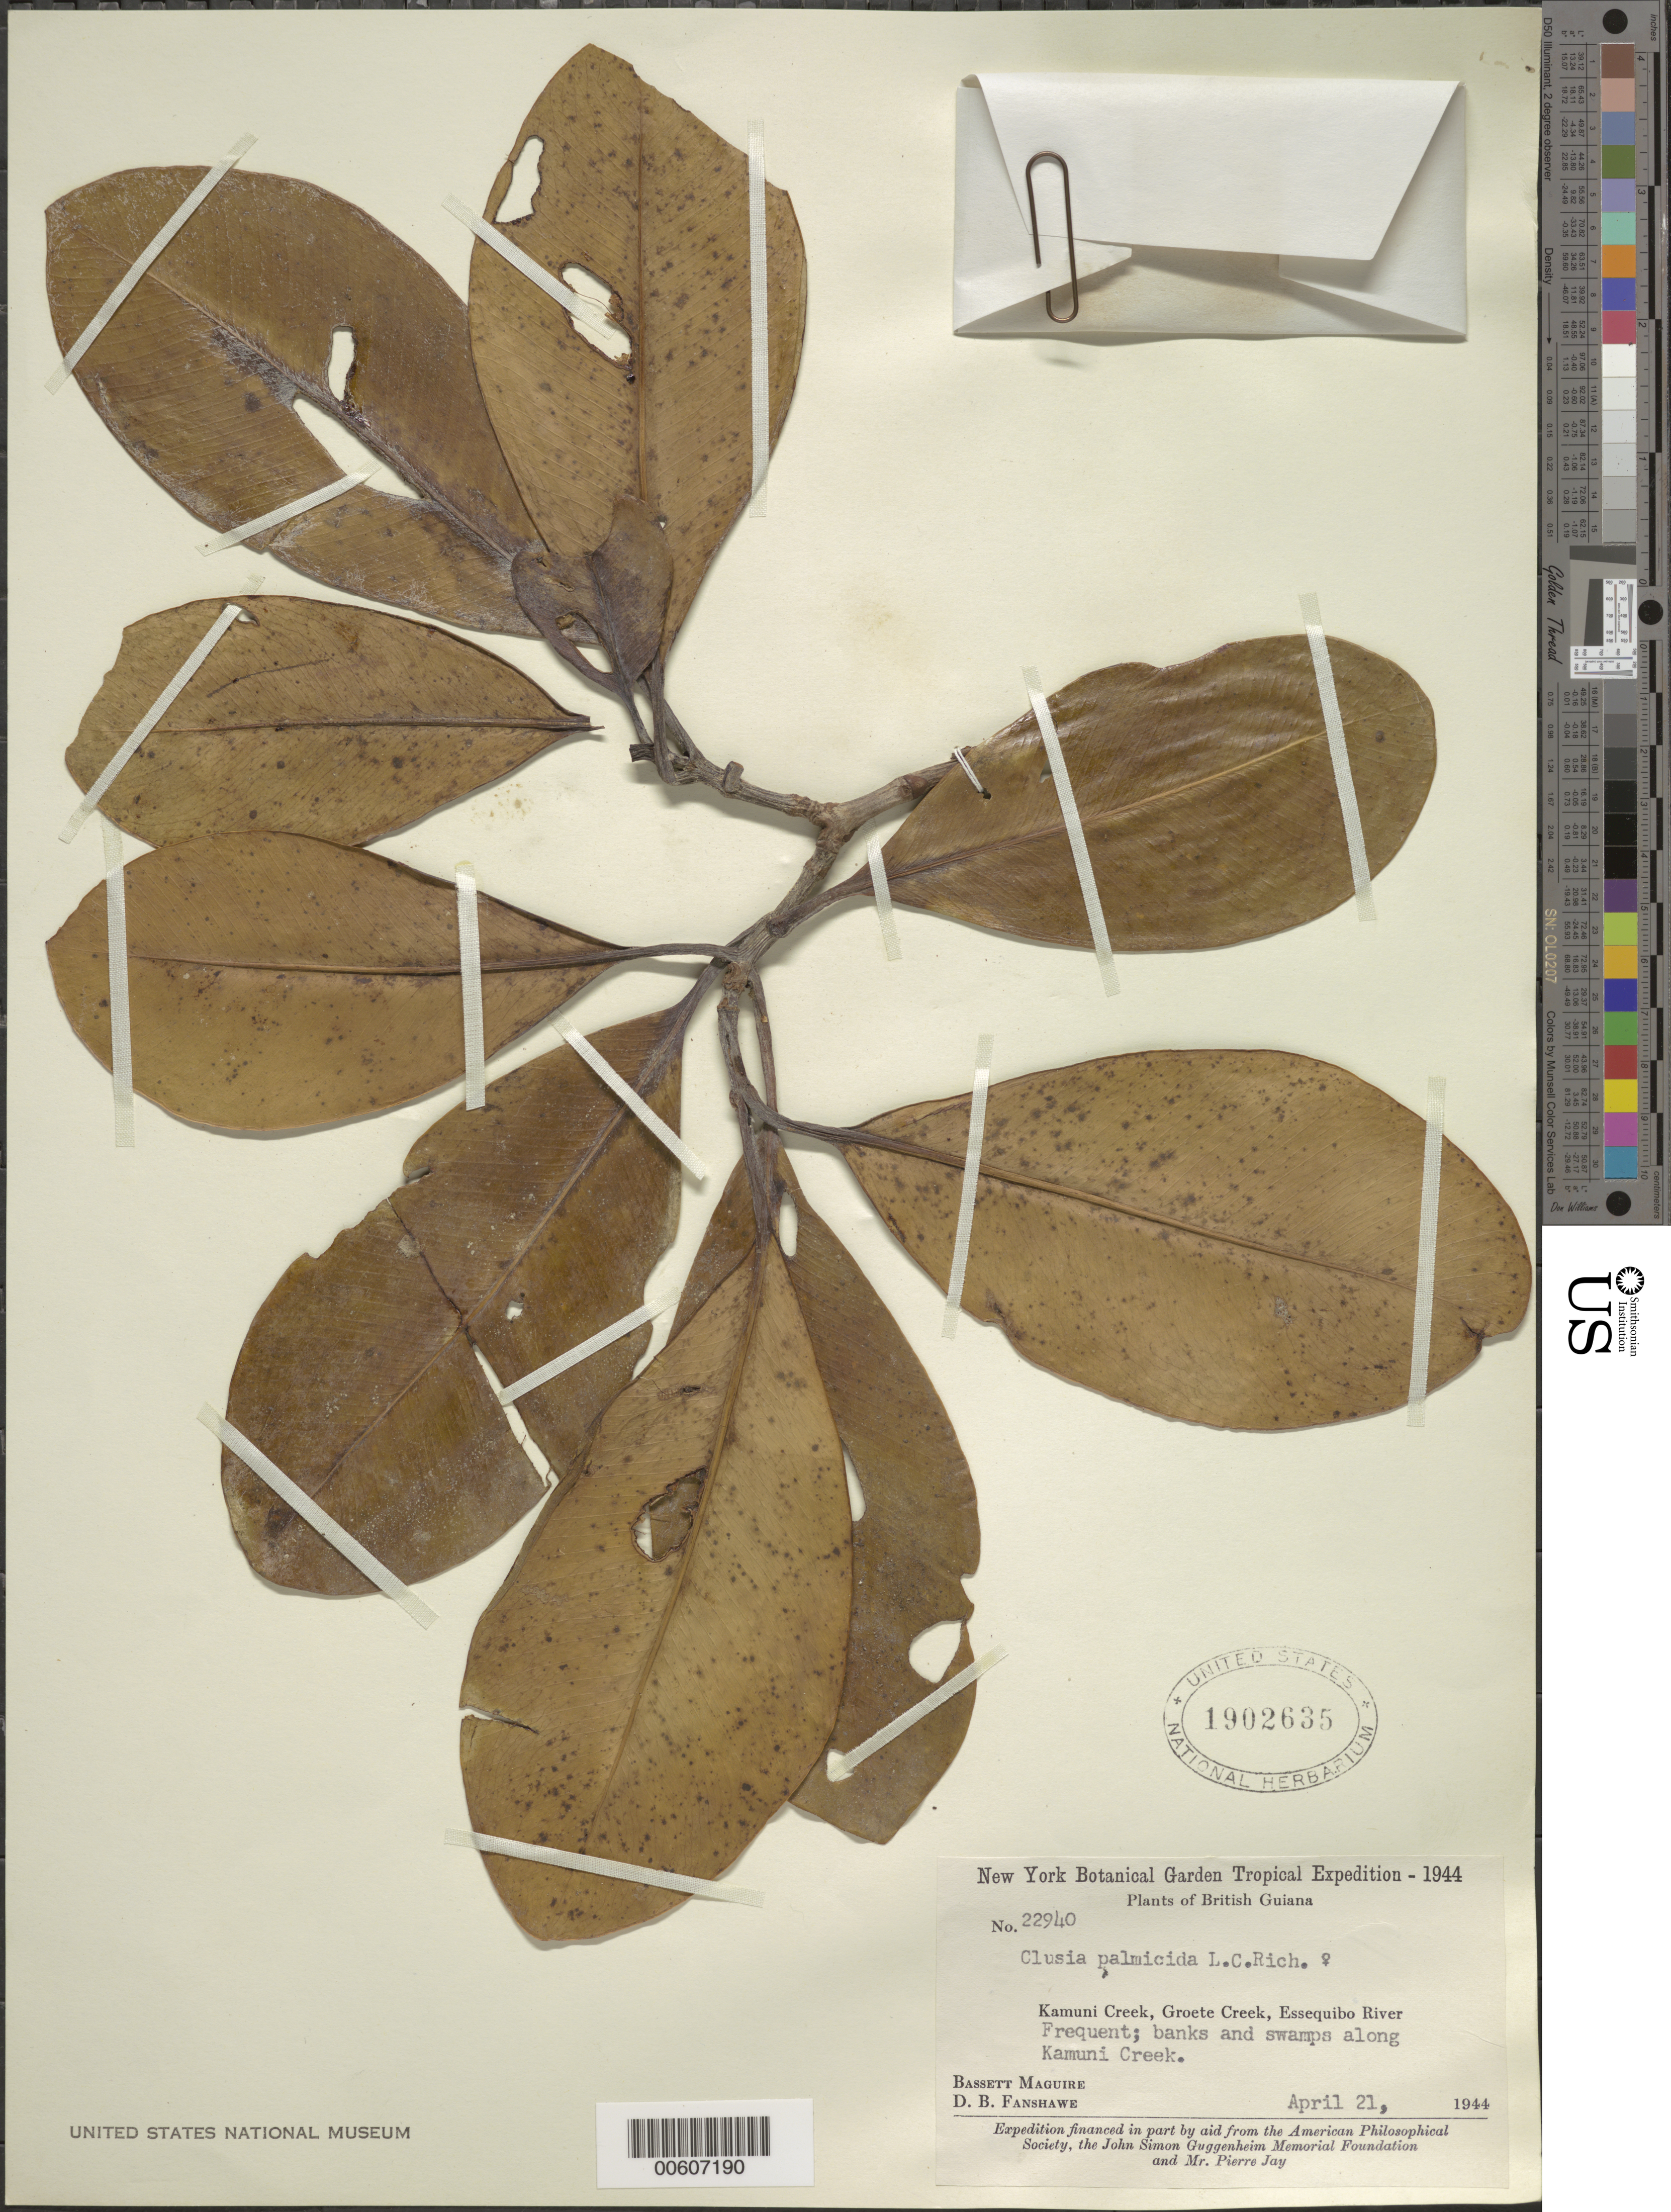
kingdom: Plantae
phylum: Tracheophyta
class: Magnoliopsida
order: Malpighiales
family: Clusiaceae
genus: Clusia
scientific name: Clusia palmicida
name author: Rich.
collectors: B. Maguire & D. B. Fanshawe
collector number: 22940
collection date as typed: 21-Apr-44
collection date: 1944-04-21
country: Guyana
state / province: Essequibo Isl-W. Demerara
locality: Kamuni Creek, Groete Creek, Essequibo River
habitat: Banks and swamps along creek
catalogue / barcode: US 1902635